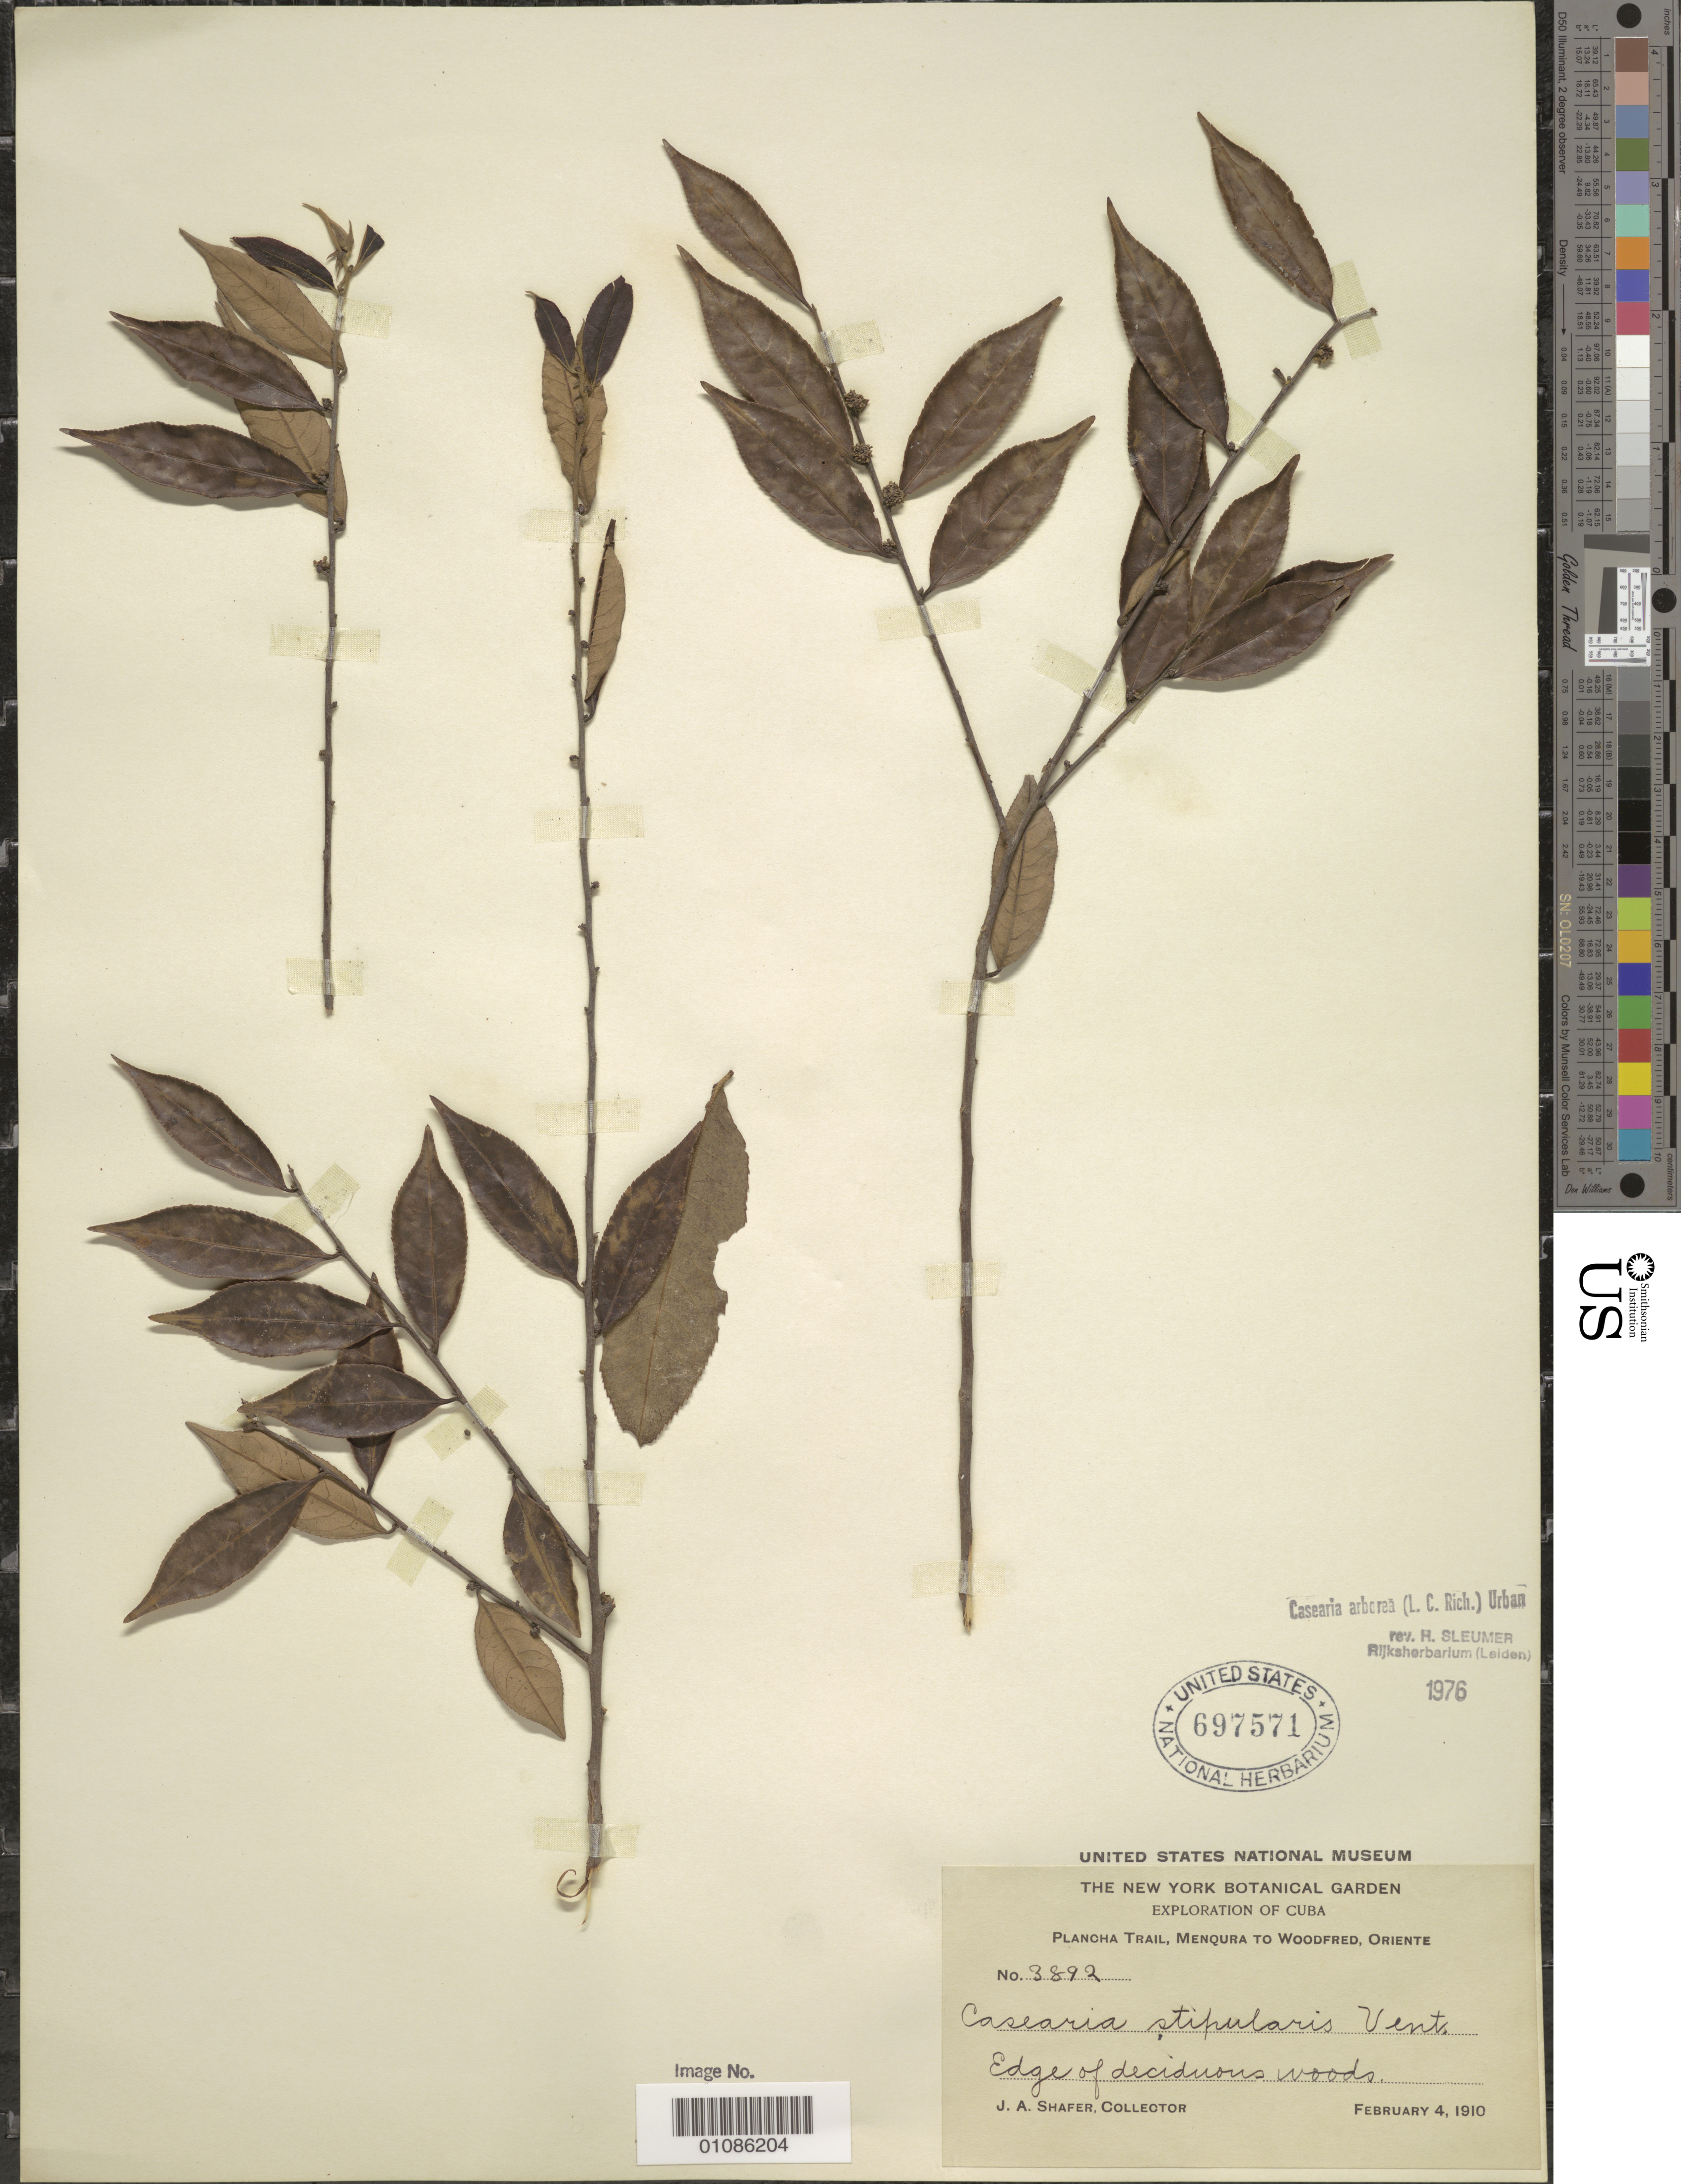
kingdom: Plantae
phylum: Tracheophyta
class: Magnoliopsida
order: Malpighiales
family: Salicaceae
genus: Casearia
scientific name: Casearia arborea subsp. arborea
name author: (Rich.) Urb.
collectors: J. A. Shafer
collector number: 3892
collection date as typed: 04 Feb 1910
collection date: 1910-02-04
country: Cuba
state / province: Oriente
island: Cuba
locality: Plancha trail, Menqura to Woodfred, oriente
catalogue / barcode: US 697571